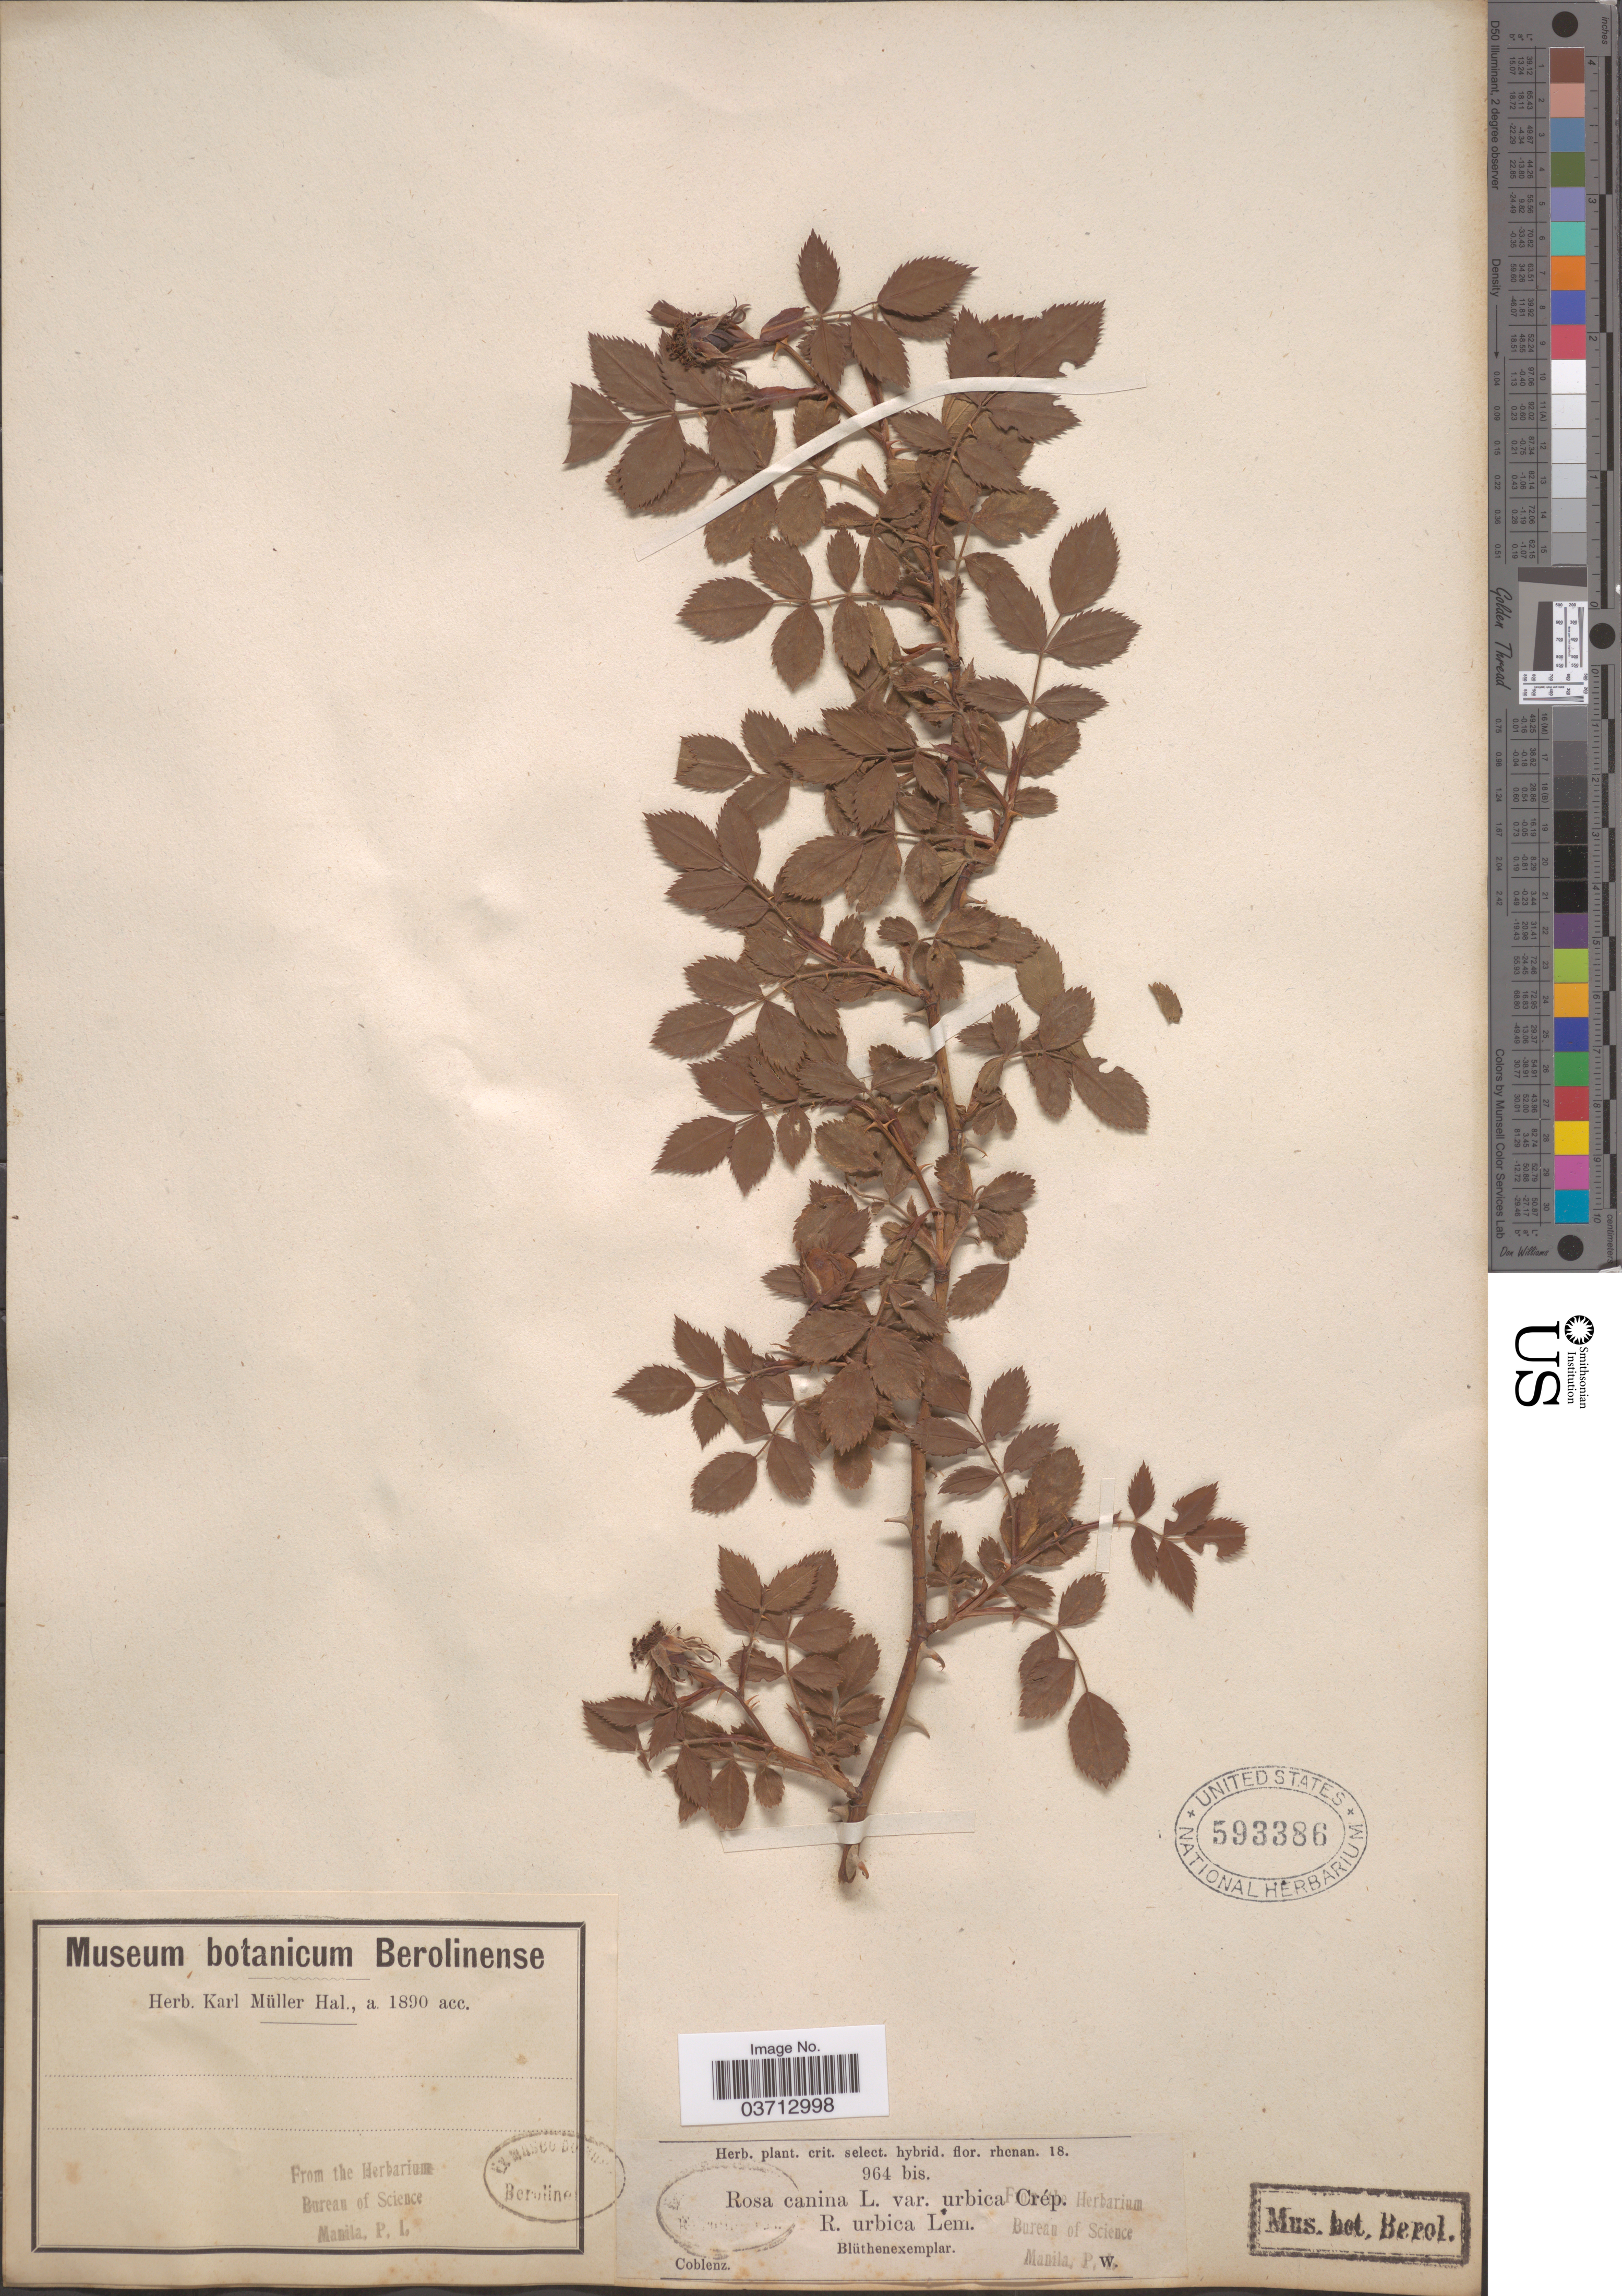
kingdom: Plantae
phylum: Tracheophyta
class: Magnoliopsida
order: Rosales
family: Rosaceae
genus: Rosa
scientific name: Rosa canina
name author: L.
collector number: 964 bis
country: Germany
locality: Coblenz.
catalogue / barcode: US 593386